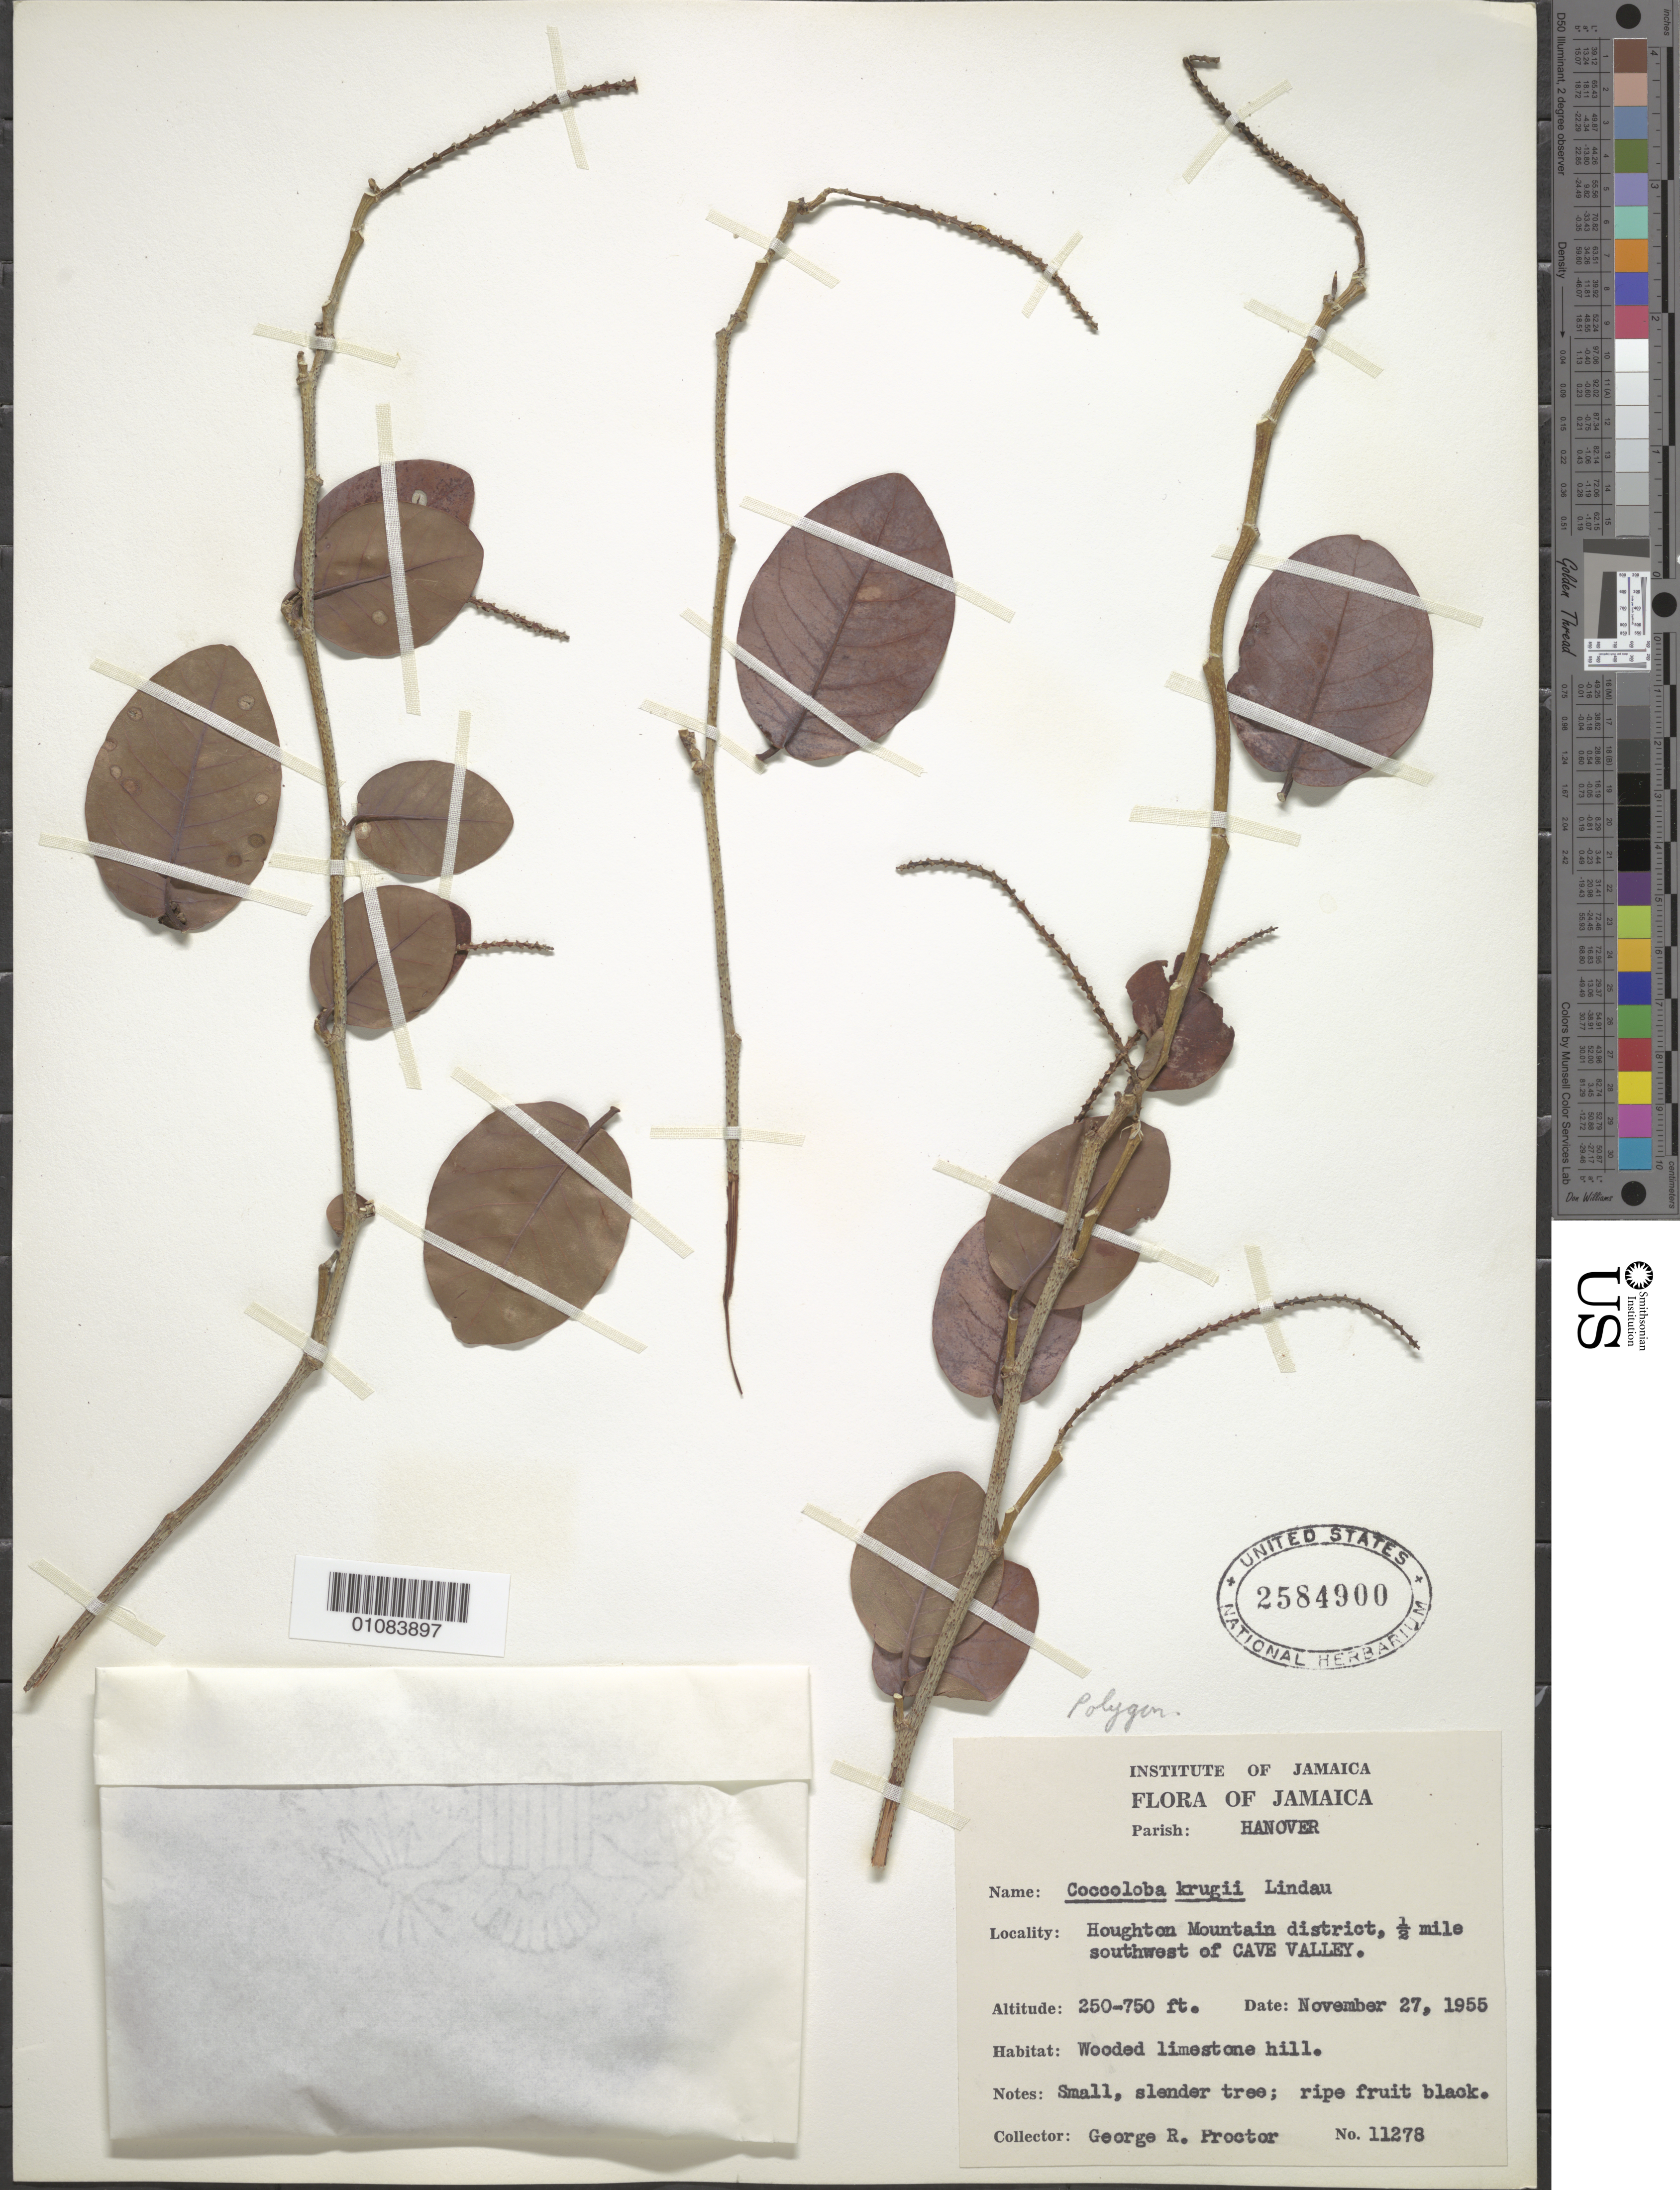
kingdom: Plantae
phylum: Tracheophyta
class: Magnoliopsida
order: Caryophyllales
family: Polygonaceae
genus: Coccoloba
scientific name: Coccoloba krugii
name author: Lindau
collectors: G. R. Proctor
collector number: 11278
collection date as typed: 27 Nov 1955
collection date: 1955-11-27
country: Jamaica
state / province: Hanover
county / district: Houghton Mountain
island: Jamaica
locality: Houghton Mountain district, .5 mile southwest of Cave Valley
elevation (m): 250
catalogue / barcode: US 2584900